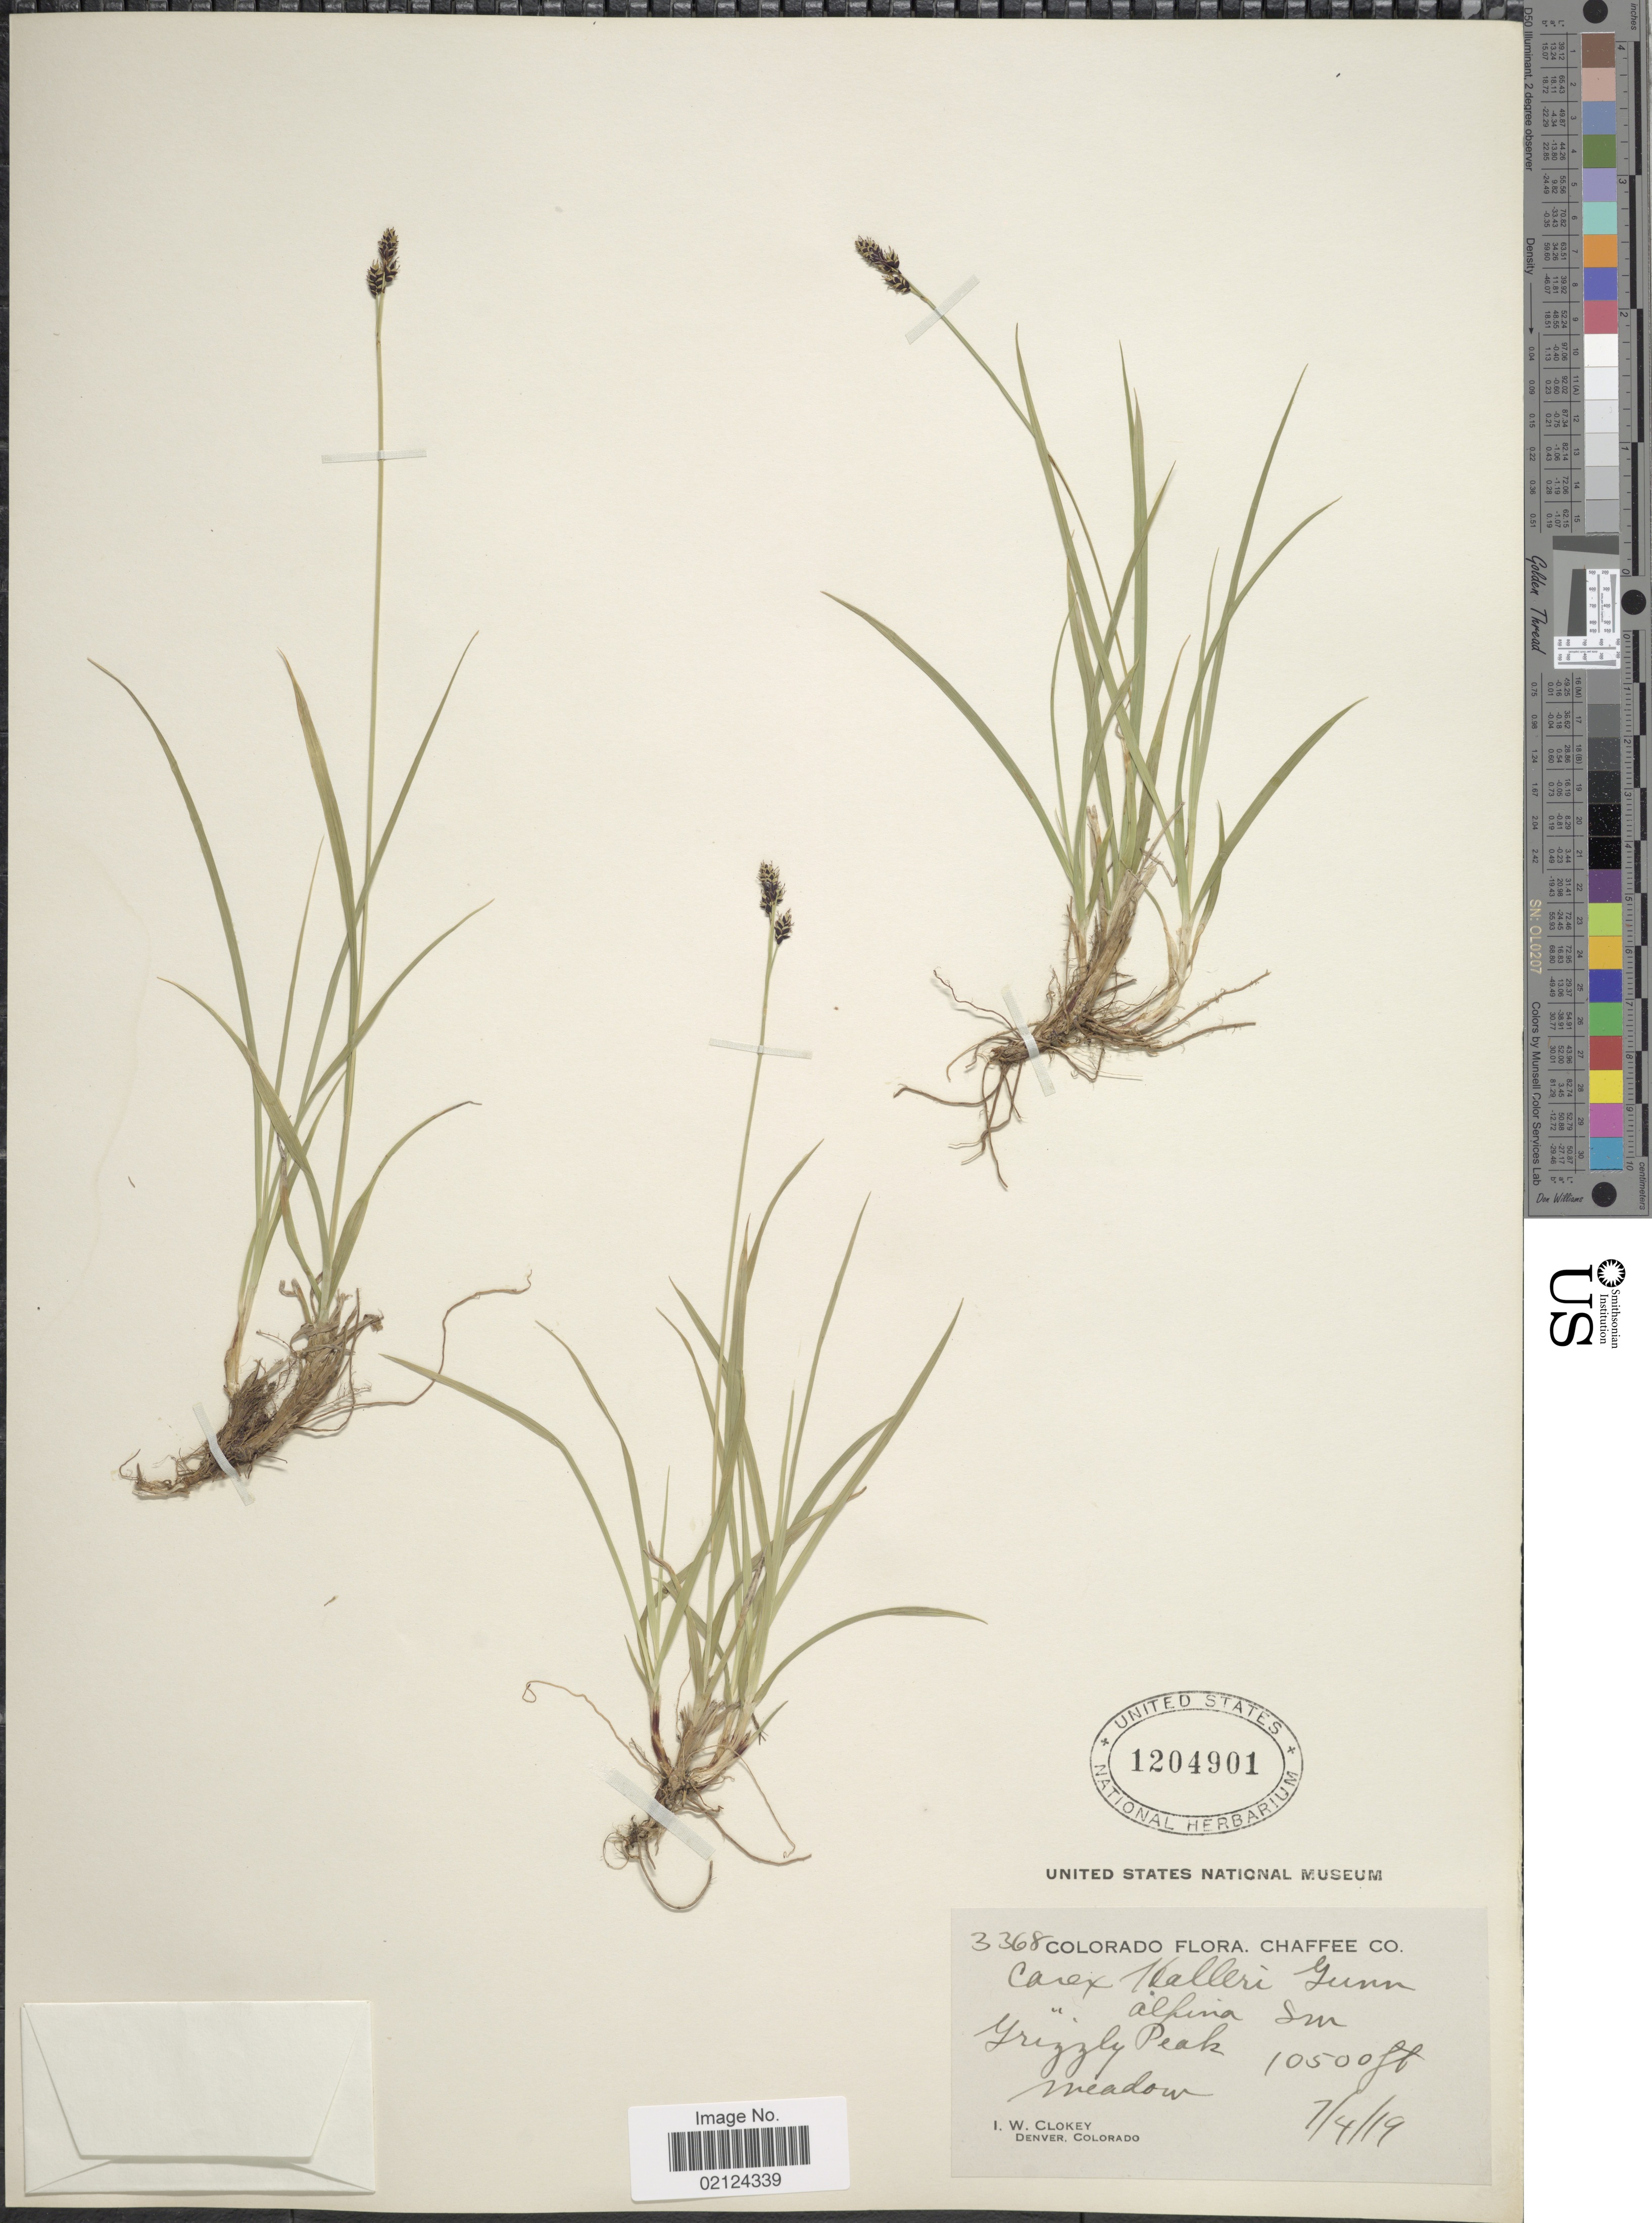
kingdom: Plantae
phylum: Tracheophyta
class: Liliopsida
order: Poales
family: Cyperaceae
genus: Carex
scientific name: Carex media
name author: R. Br.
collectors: I. W. Clokey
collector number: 3368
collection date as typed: Transcribed d/m/y: 4/7/19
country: United States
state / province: Colorado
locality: Chaffee Co. Grizzly Peak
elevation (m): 3200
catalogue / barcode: US 1204901